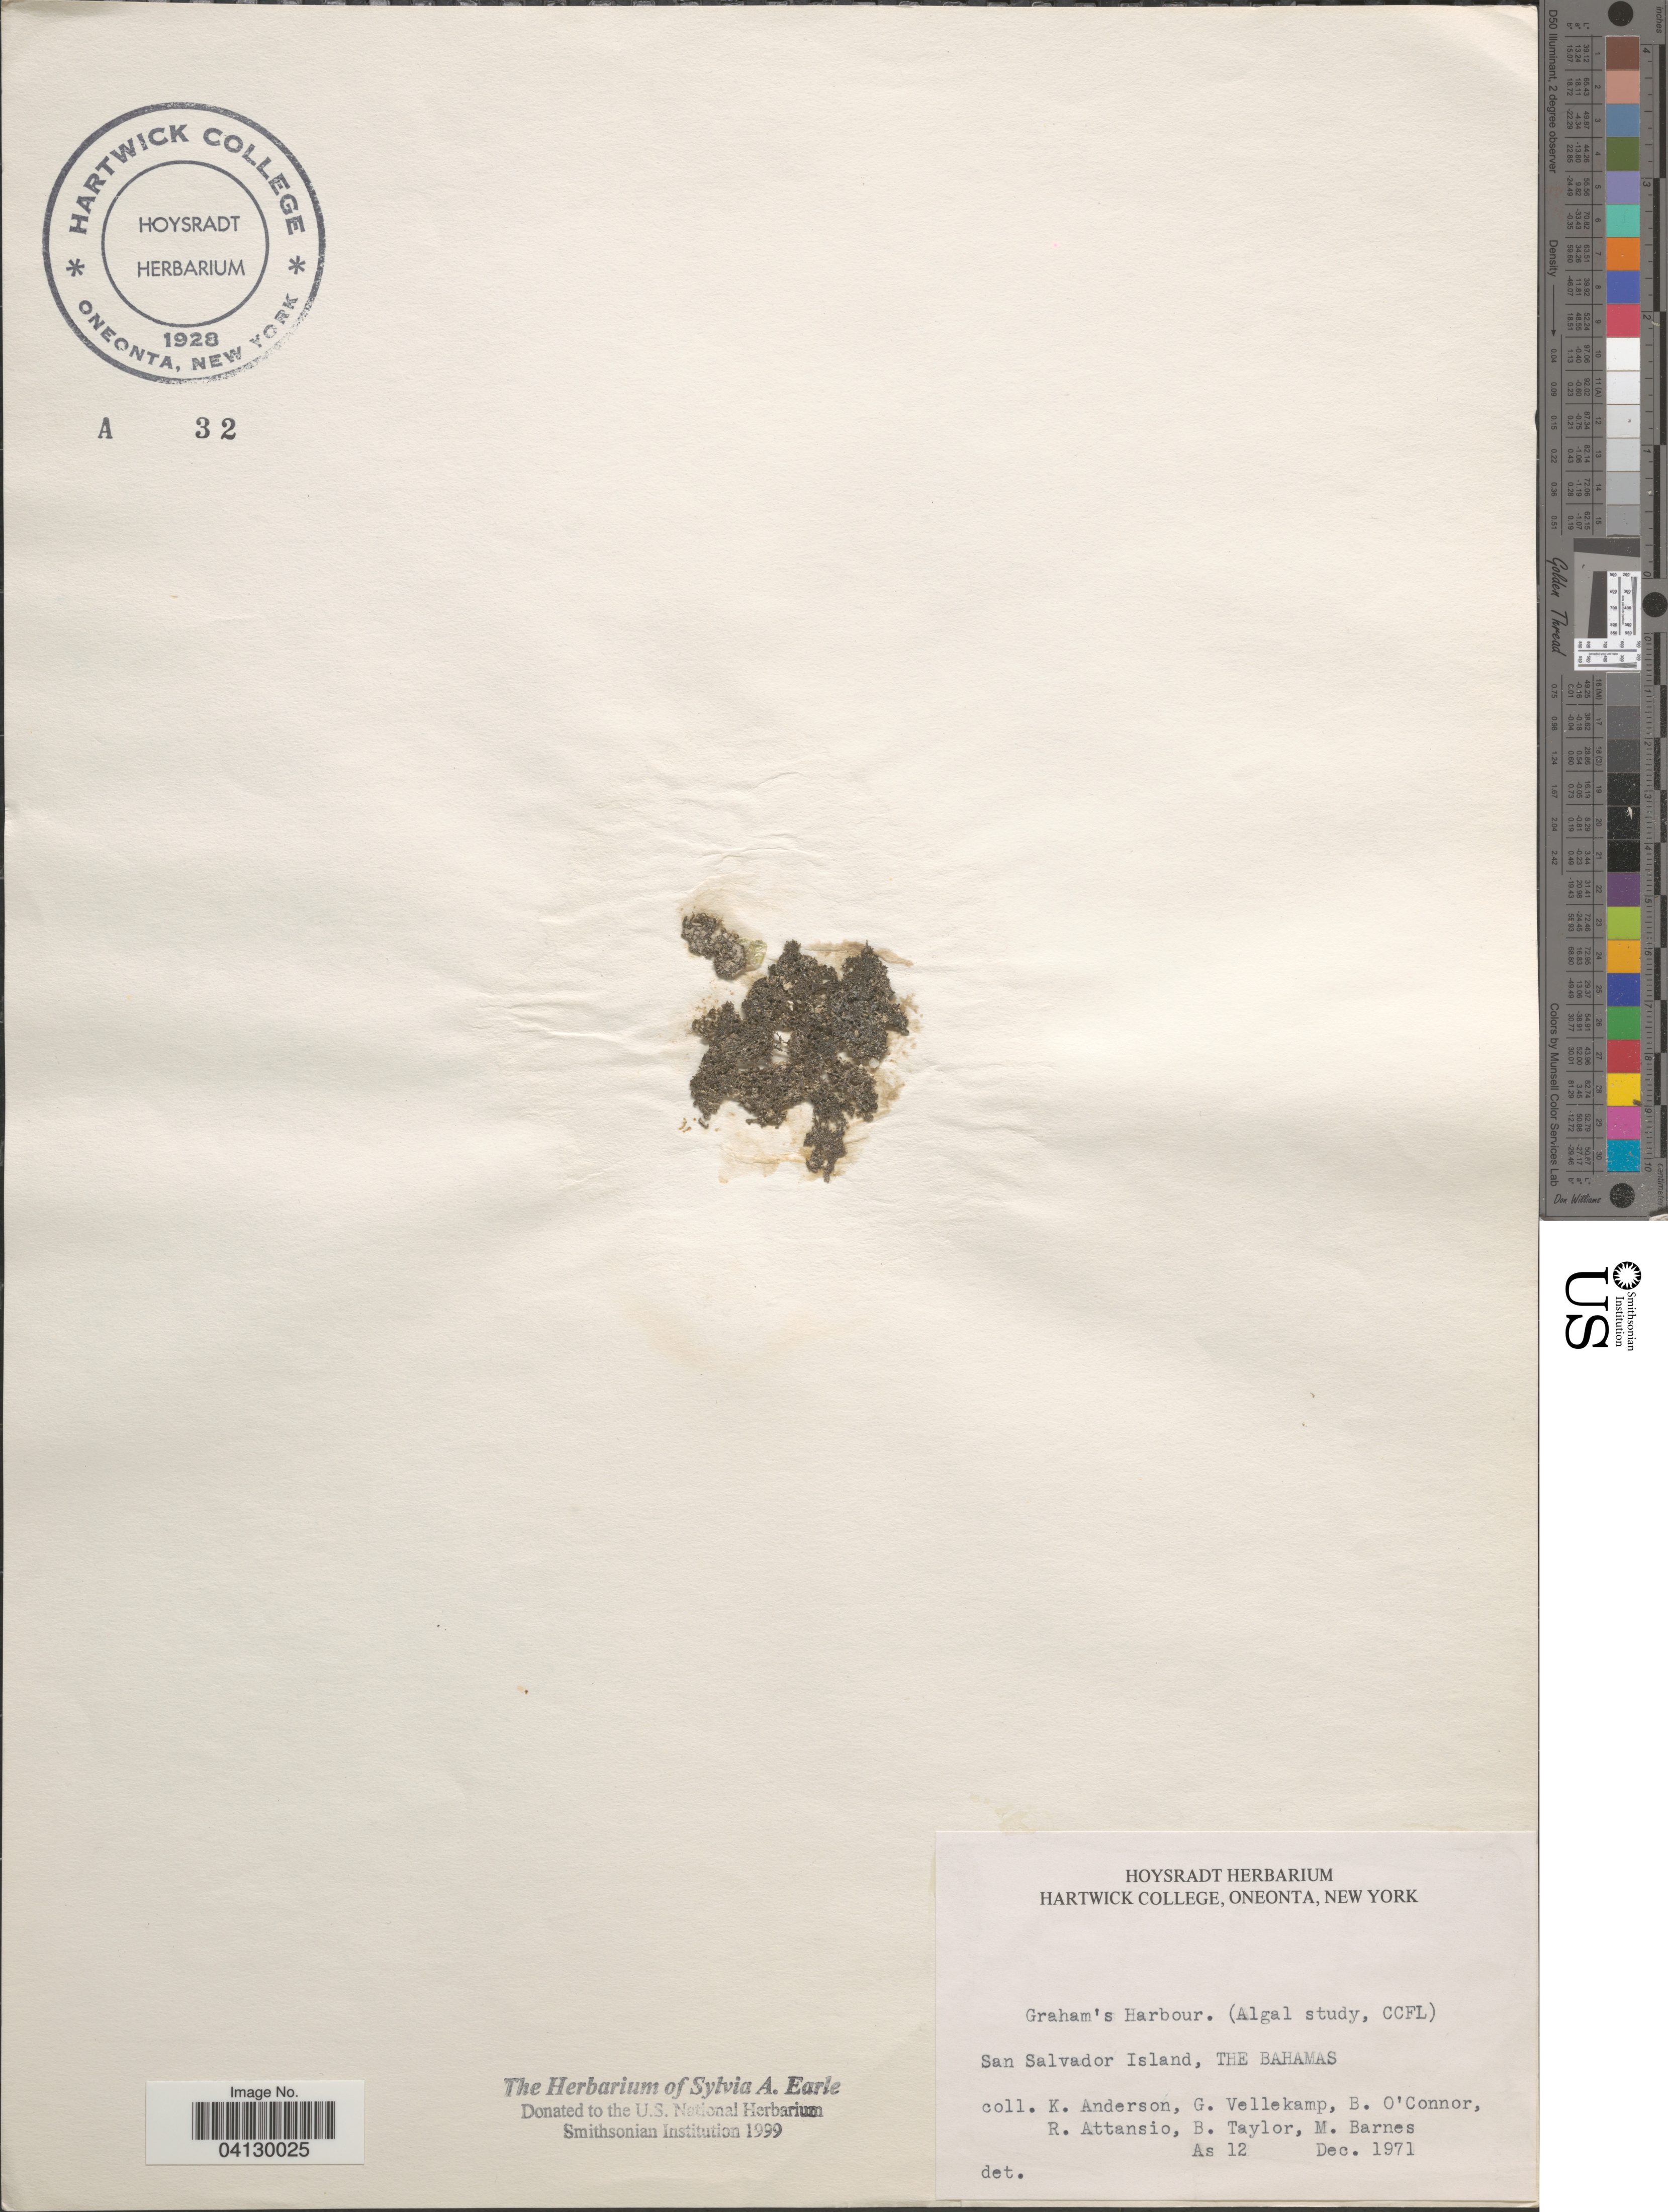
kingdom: Plantae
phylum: Rhodophyta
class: Florideophyceae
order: Corallinales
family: Corallinaceae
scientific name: Crustose Coralline Algae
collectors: K. Anderson, G. Vellekamp, B. O'Connor, R. Attanasio & et al.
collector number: As12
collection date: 1971-12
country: Bahamas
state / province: San Salvador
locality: San Salvador Island. (Algal study, CCFL).